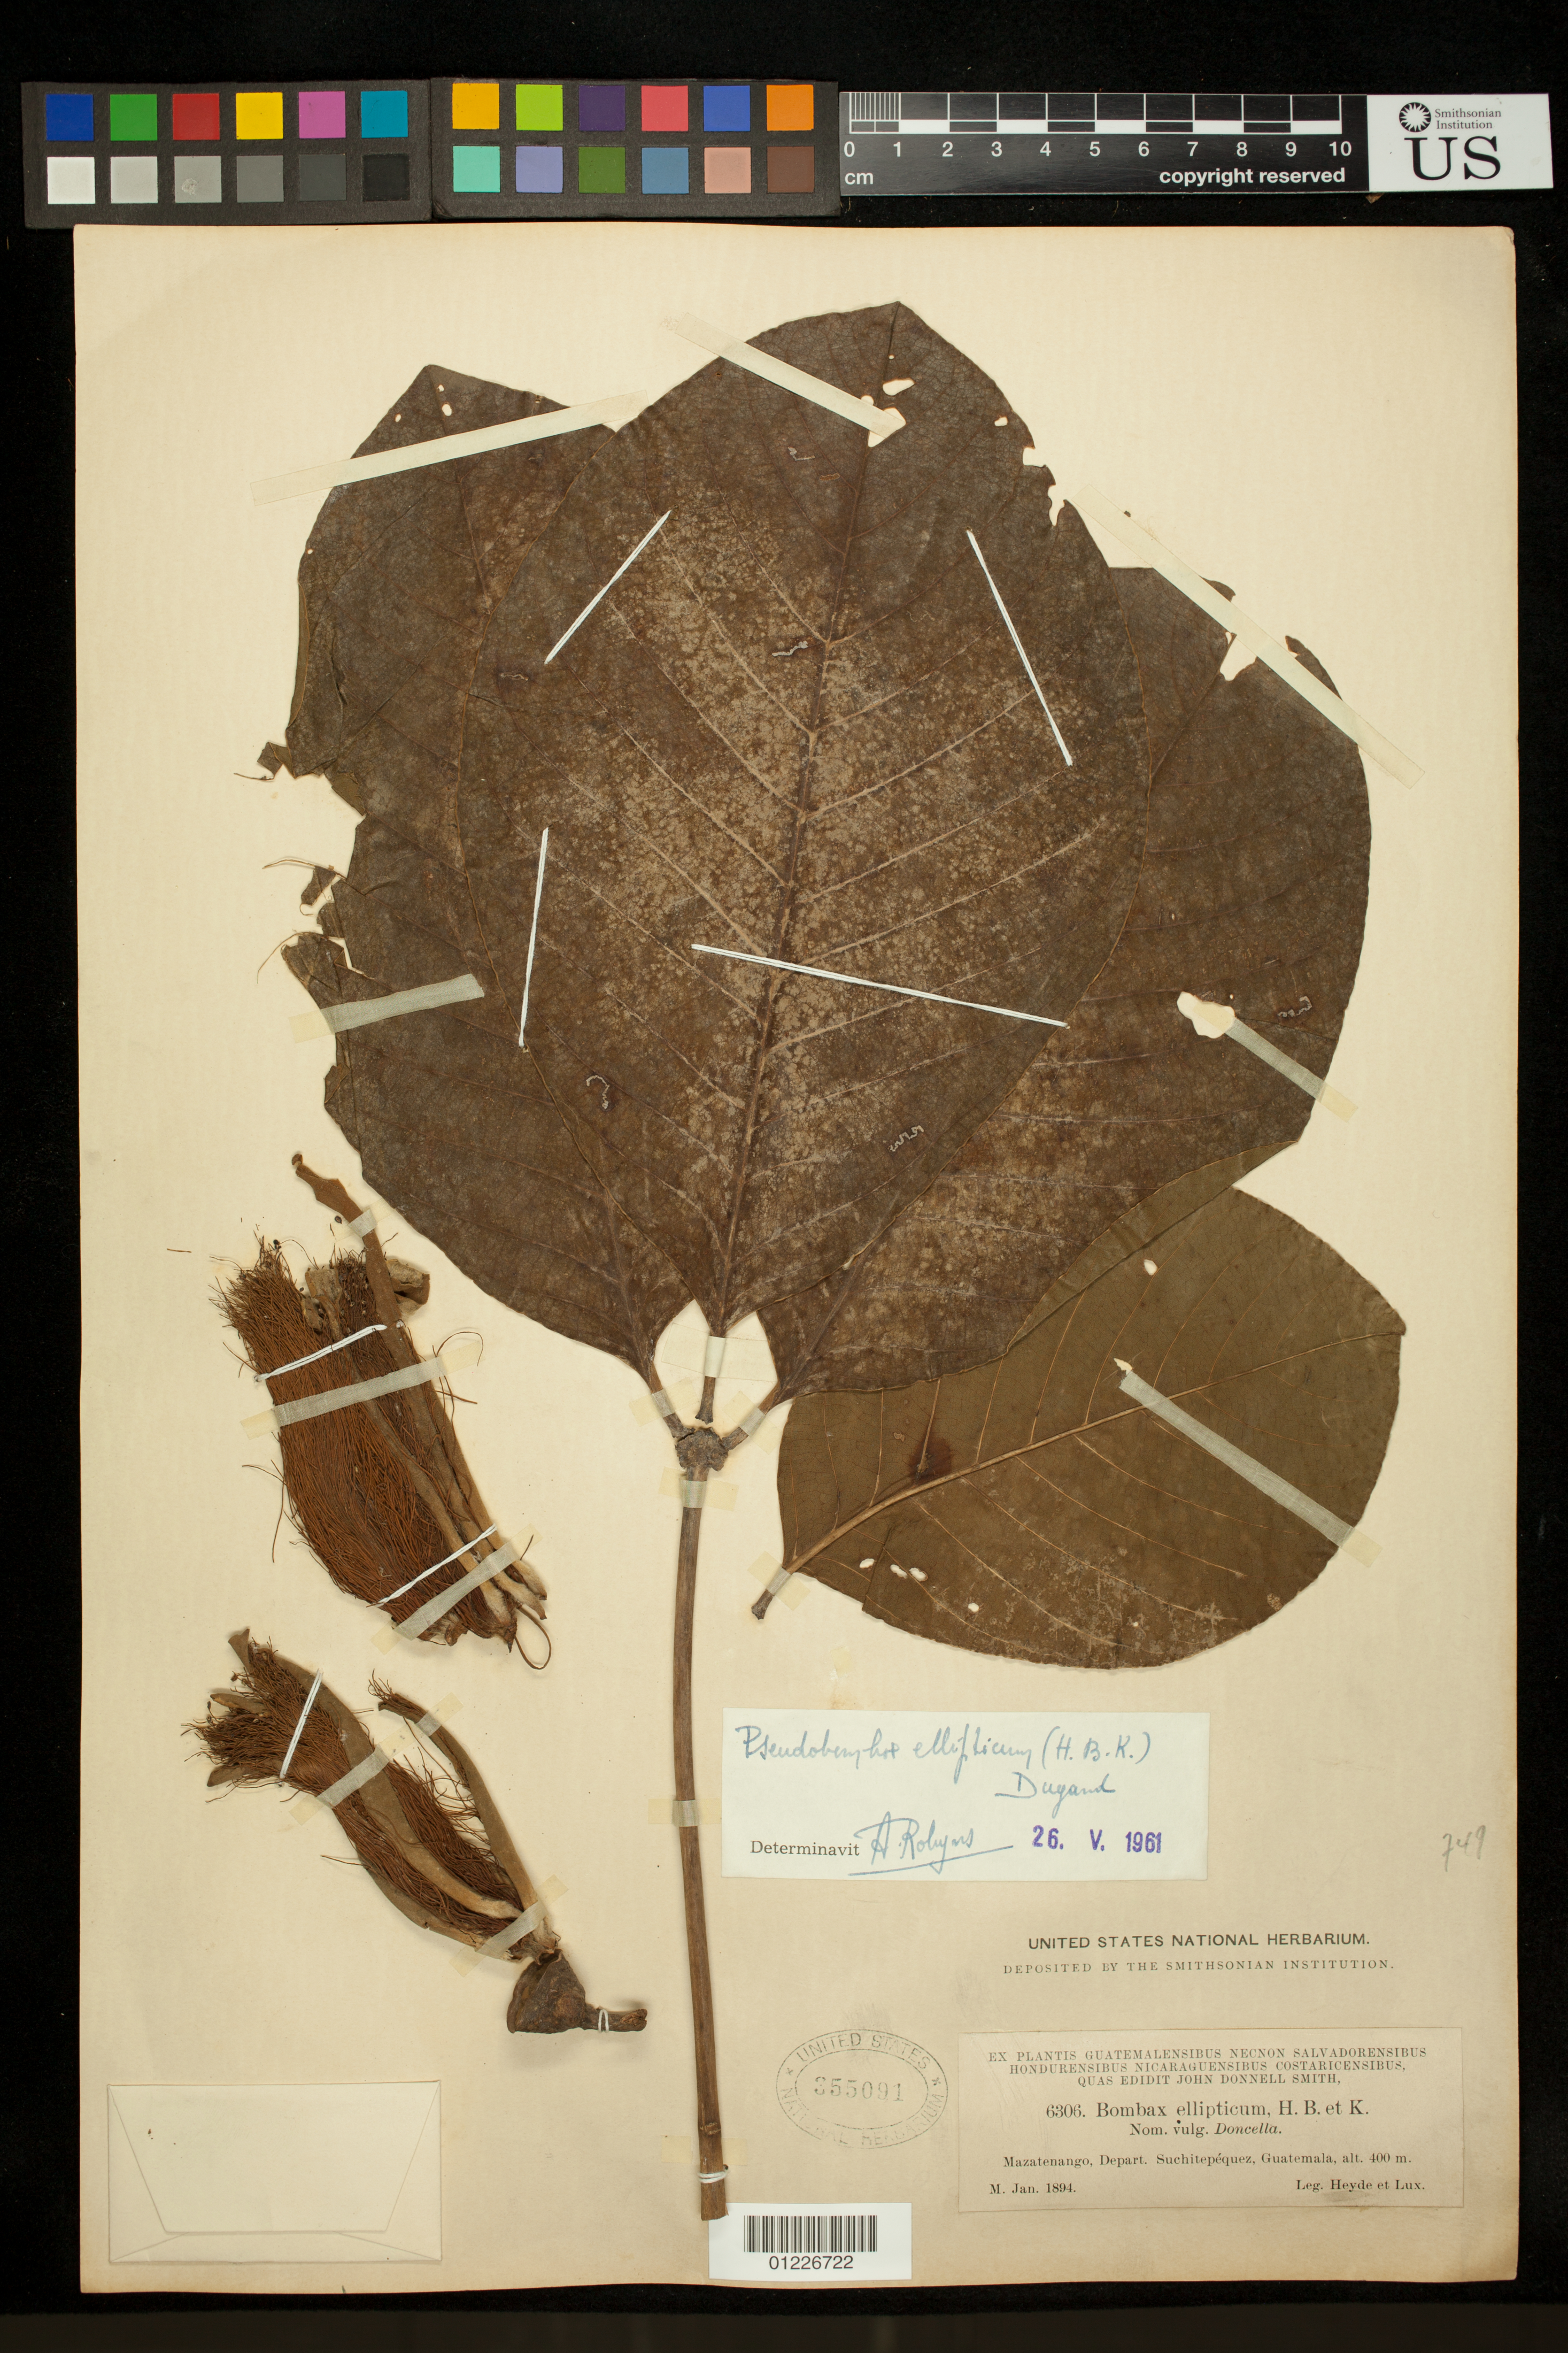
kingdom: Plantae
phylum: Tracheophyta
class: Magnoliopsida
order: Malvales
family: Malvaceae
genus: Pseudobombax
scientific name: Pseudobombax ellipticum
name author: (Kunth) Dugand G.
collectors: Heyde & E. Lux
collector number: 6306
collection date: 1894-01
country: Guatemala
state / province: Suchitepéquez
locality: Mazatenango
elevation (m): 400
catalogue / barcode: US 355091